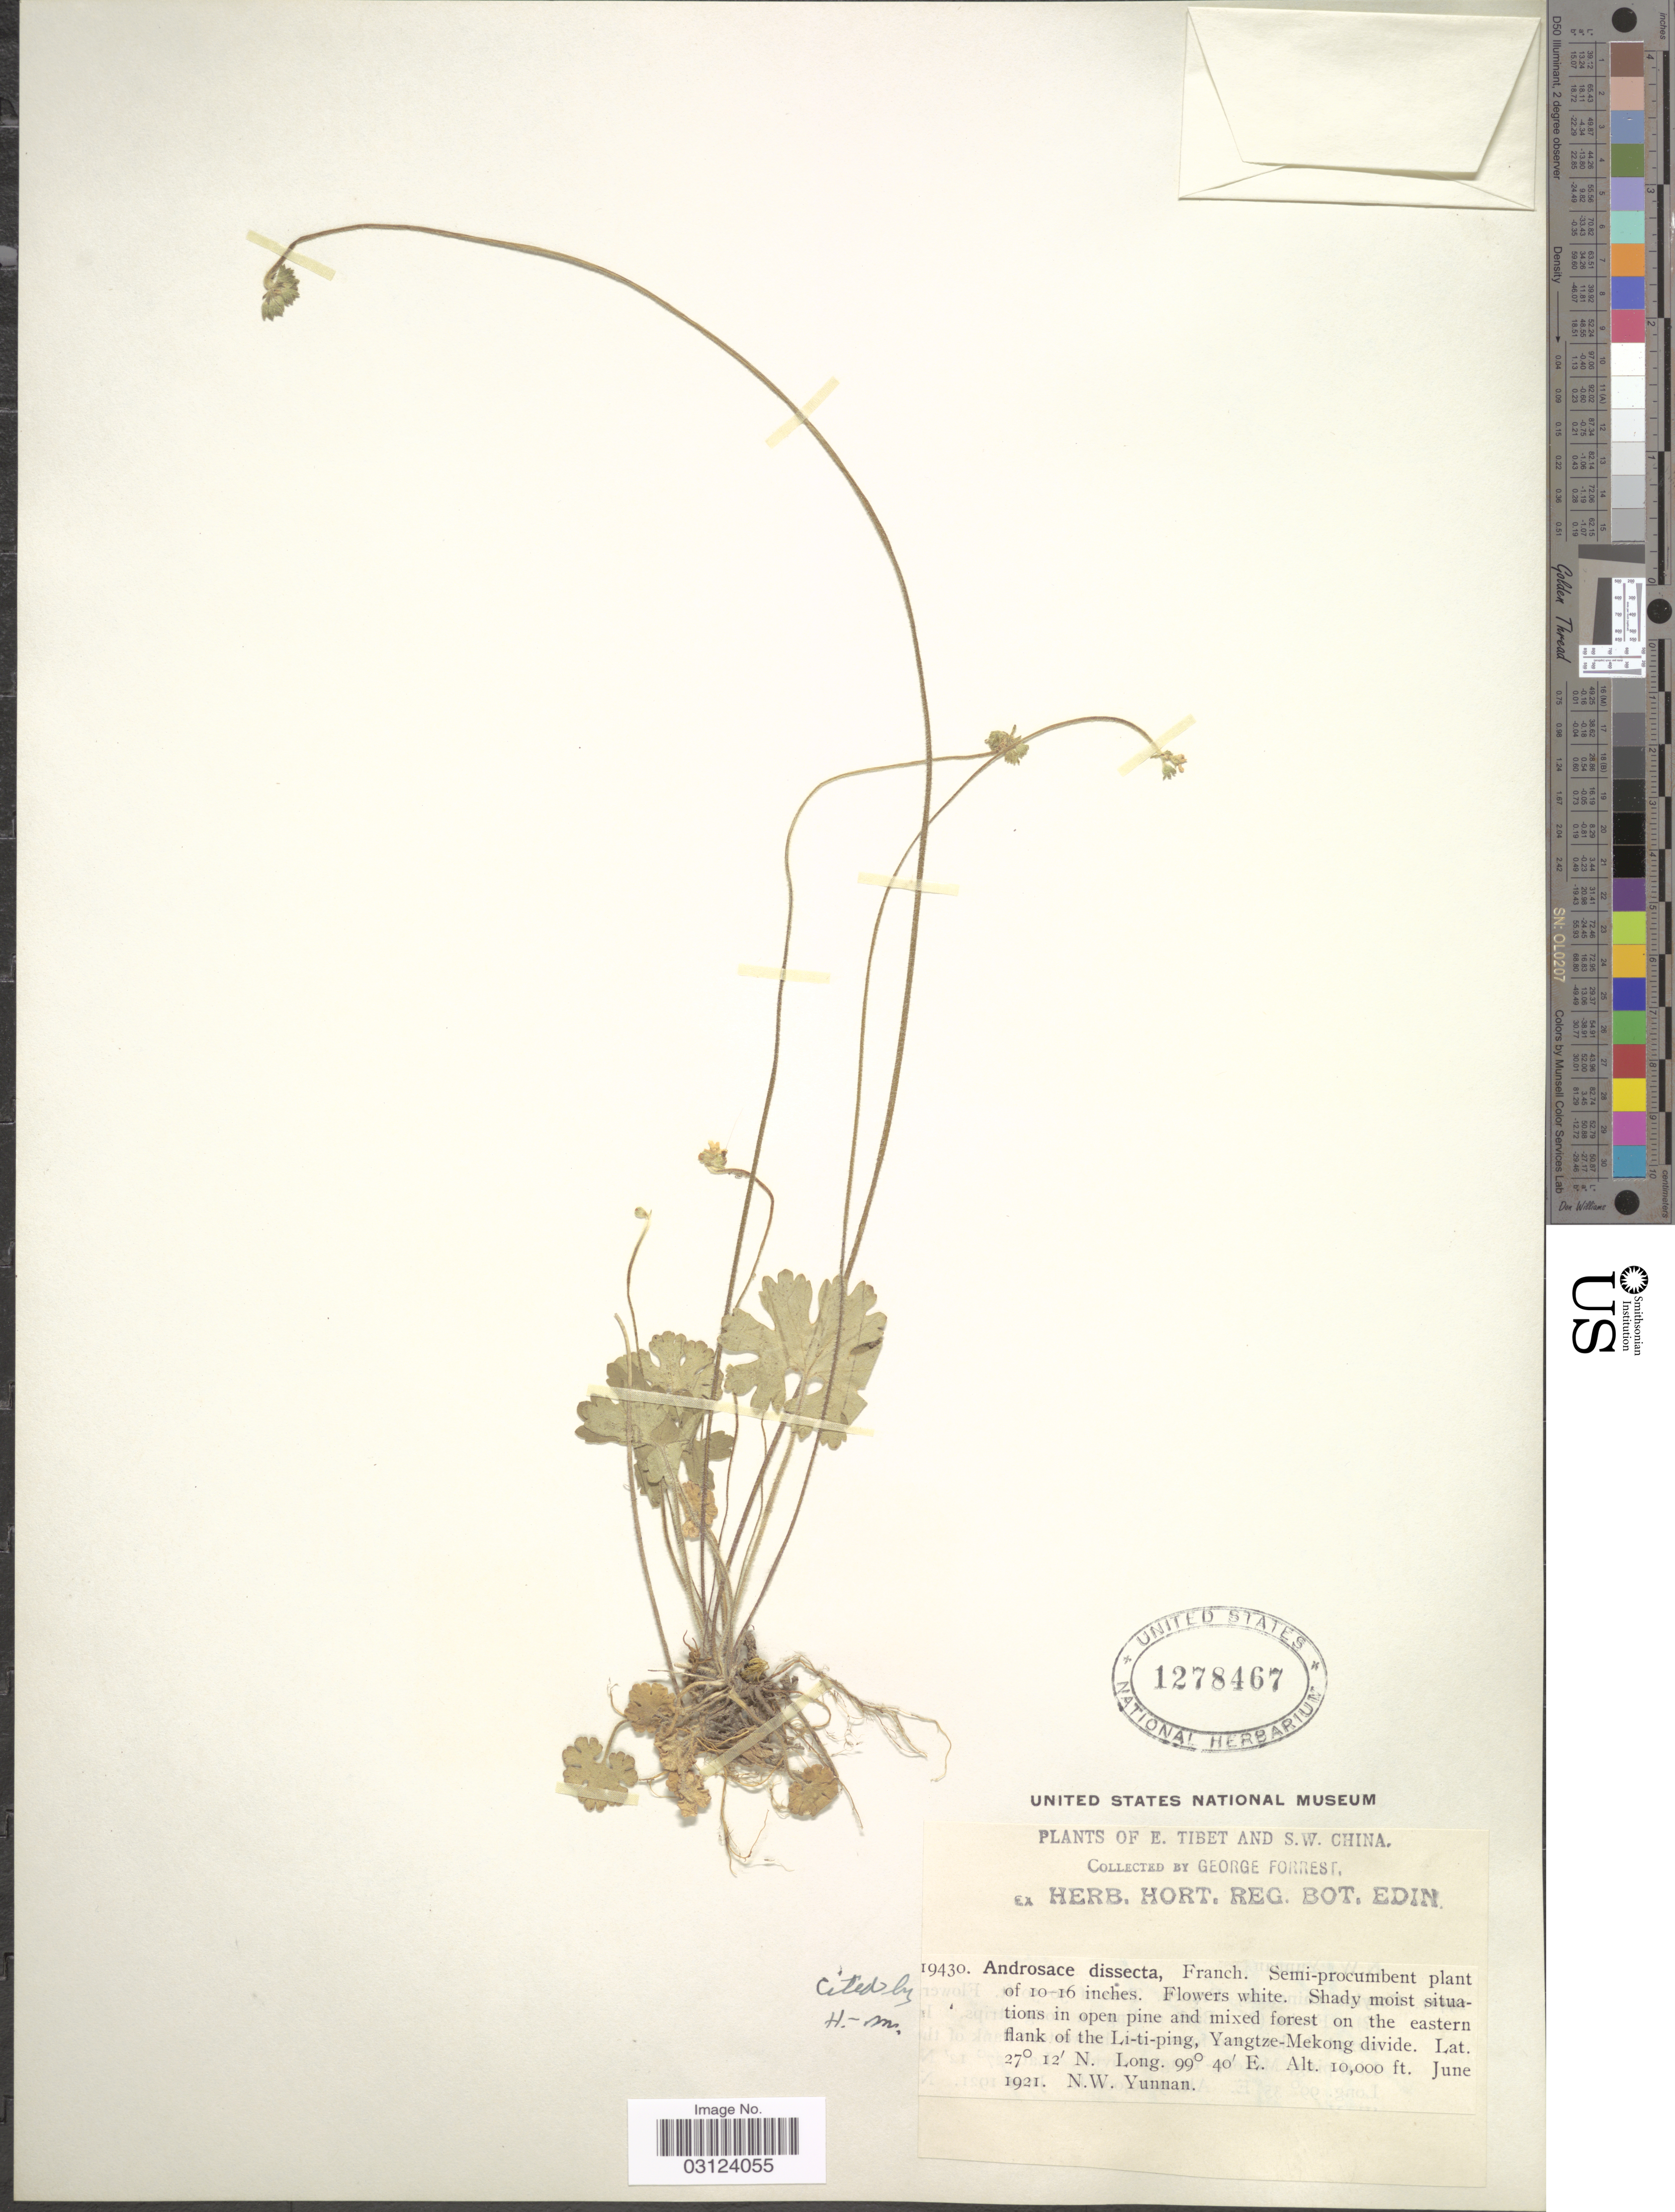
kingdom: Plantae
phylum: Tracheophyta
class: Magnoliopsida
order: Ericales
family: Primulaceae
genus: Androsace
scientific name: Androsace dissecta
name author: (Franch.) Franch.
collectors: G. Forrest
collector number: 19430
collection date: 1921-06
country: China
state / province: Yunnan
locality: E. Tibet and S.W. China, on the eastern flank of the Li-i-ping, Yangtze-Mekong divide.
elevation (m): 3048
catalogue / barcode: US 1278467